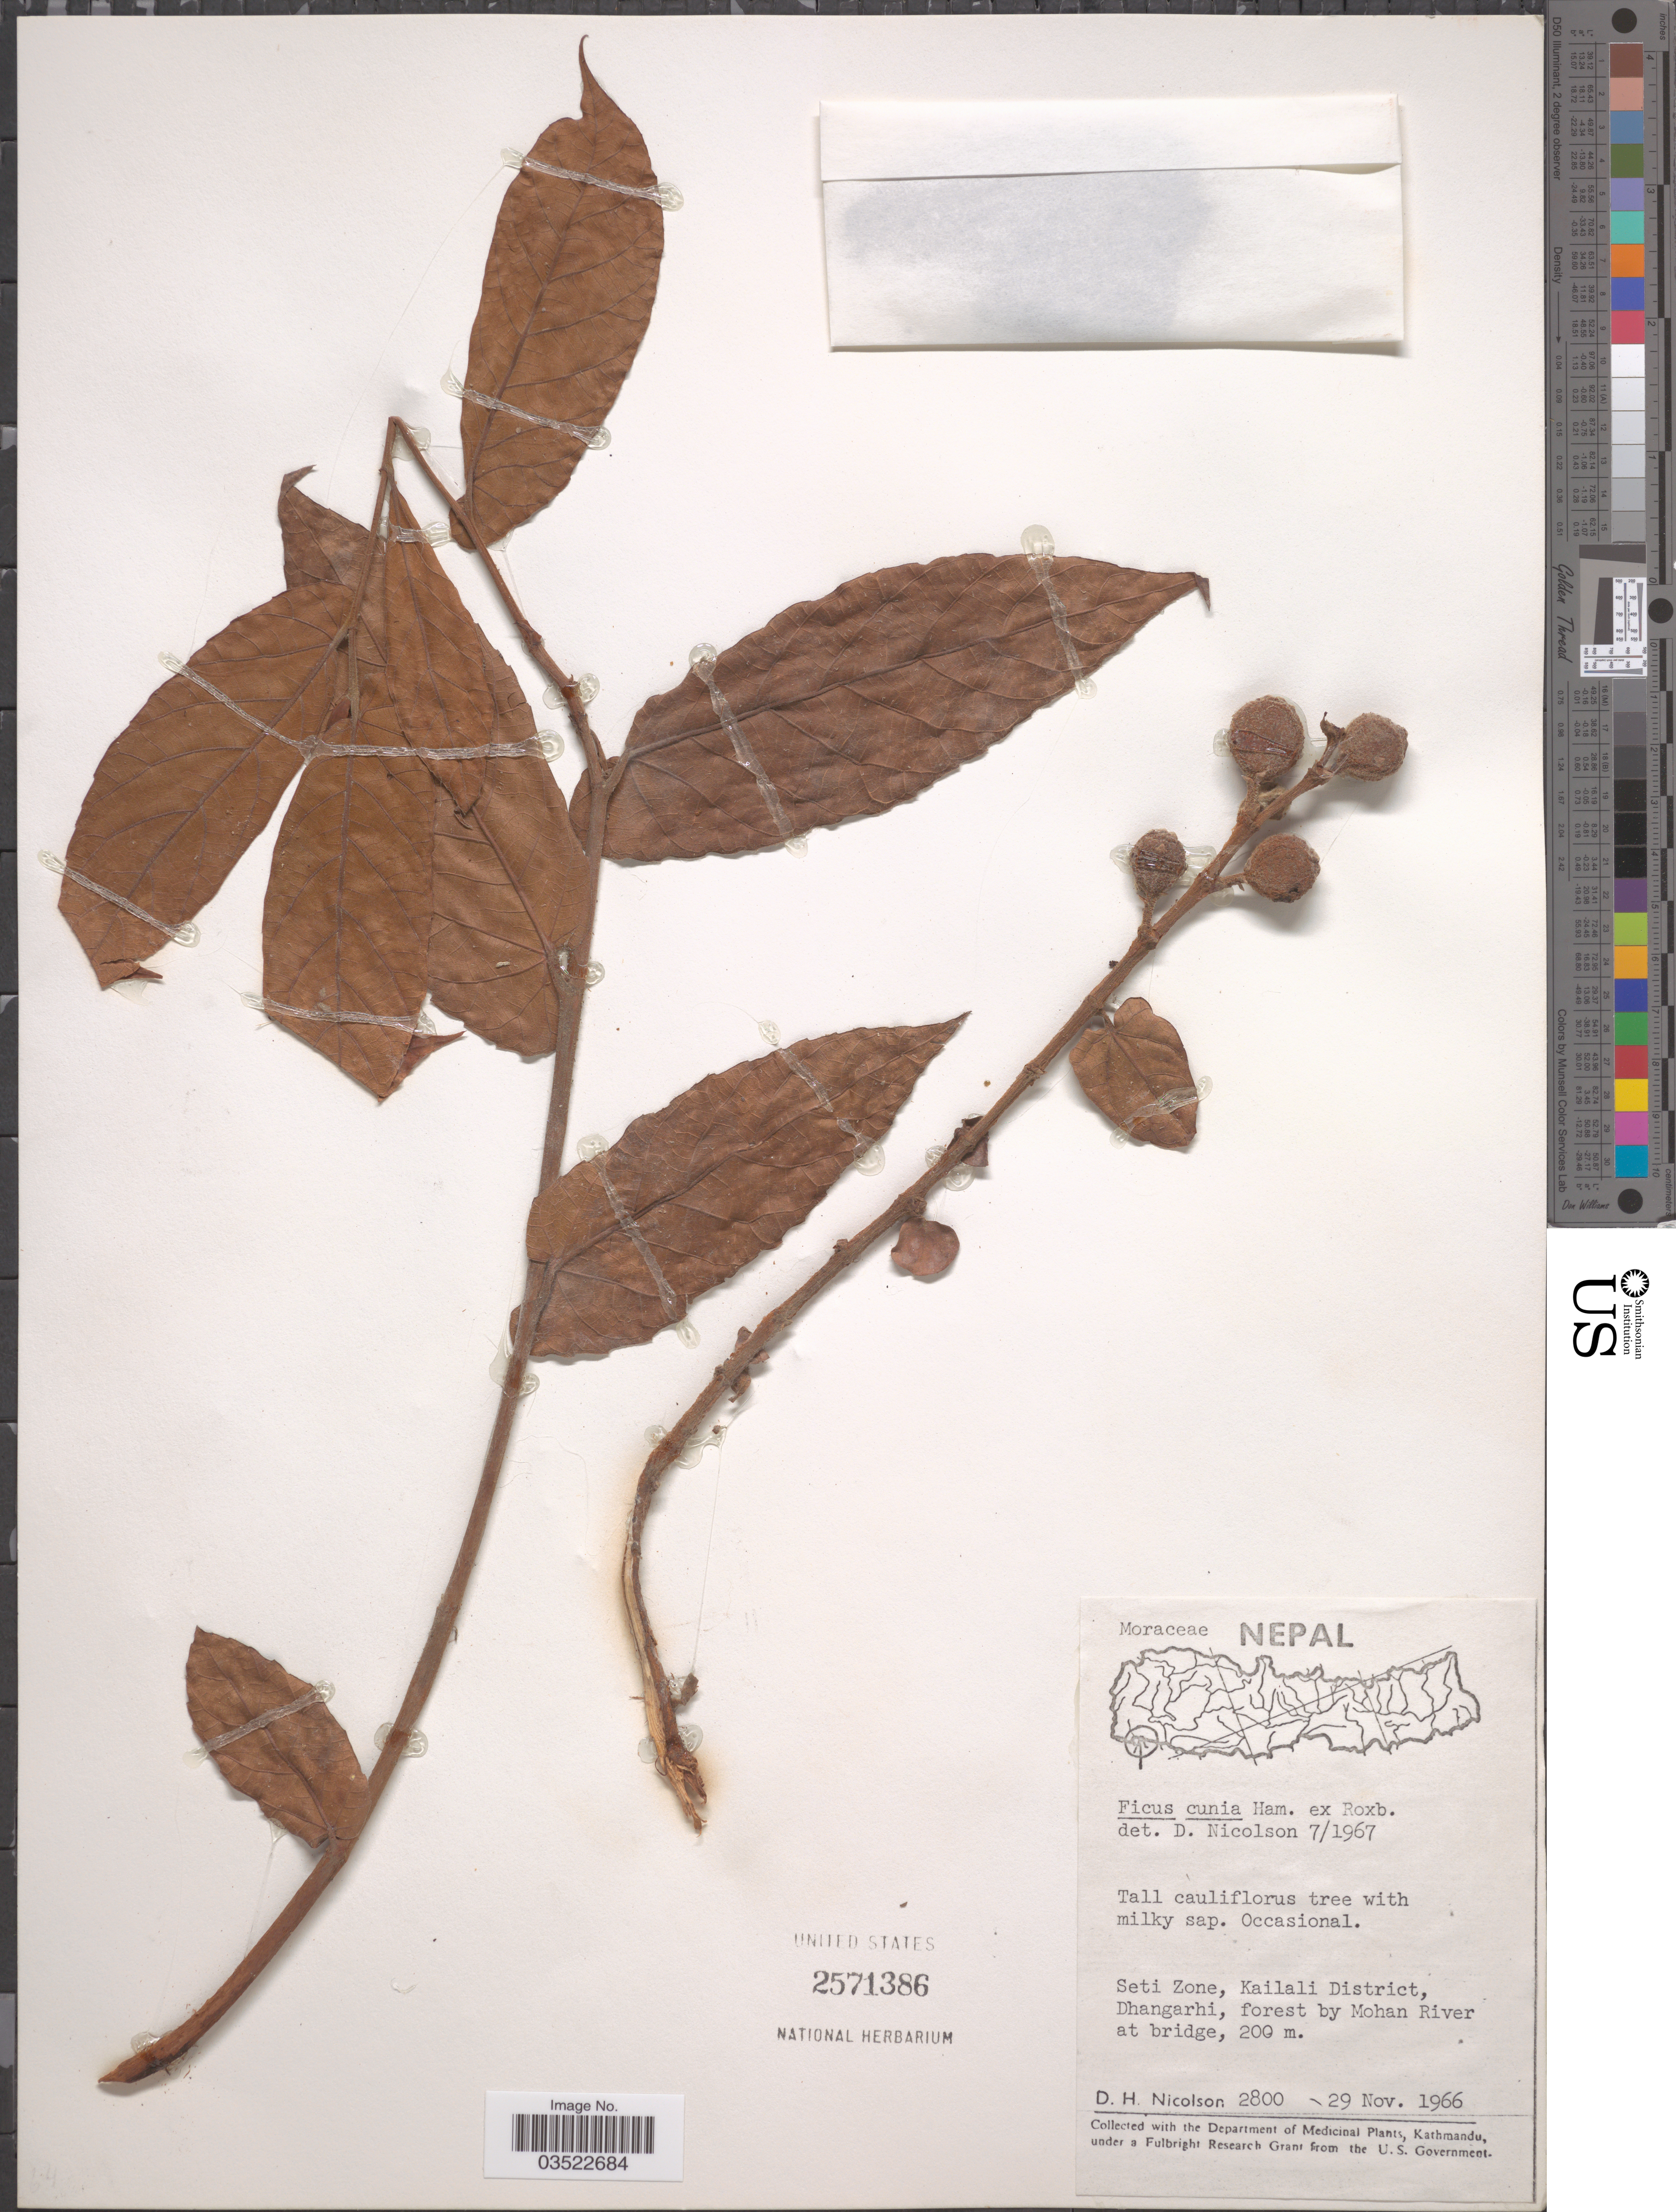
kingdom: Plantae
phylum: Tracheophyta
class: Magnoliopsida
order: Rosales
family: Moraceae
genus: Ficus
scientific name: Ficus semicordata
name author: Buch.-Ham. ex Sm.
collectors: D. H. Nicolson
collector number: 2800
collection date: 1966-11-29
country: Nepal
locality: Seti Zone, Kailali District, Dhangarhi, forest by Mohan River at bridge.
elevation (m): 200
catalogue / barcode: US 2571386